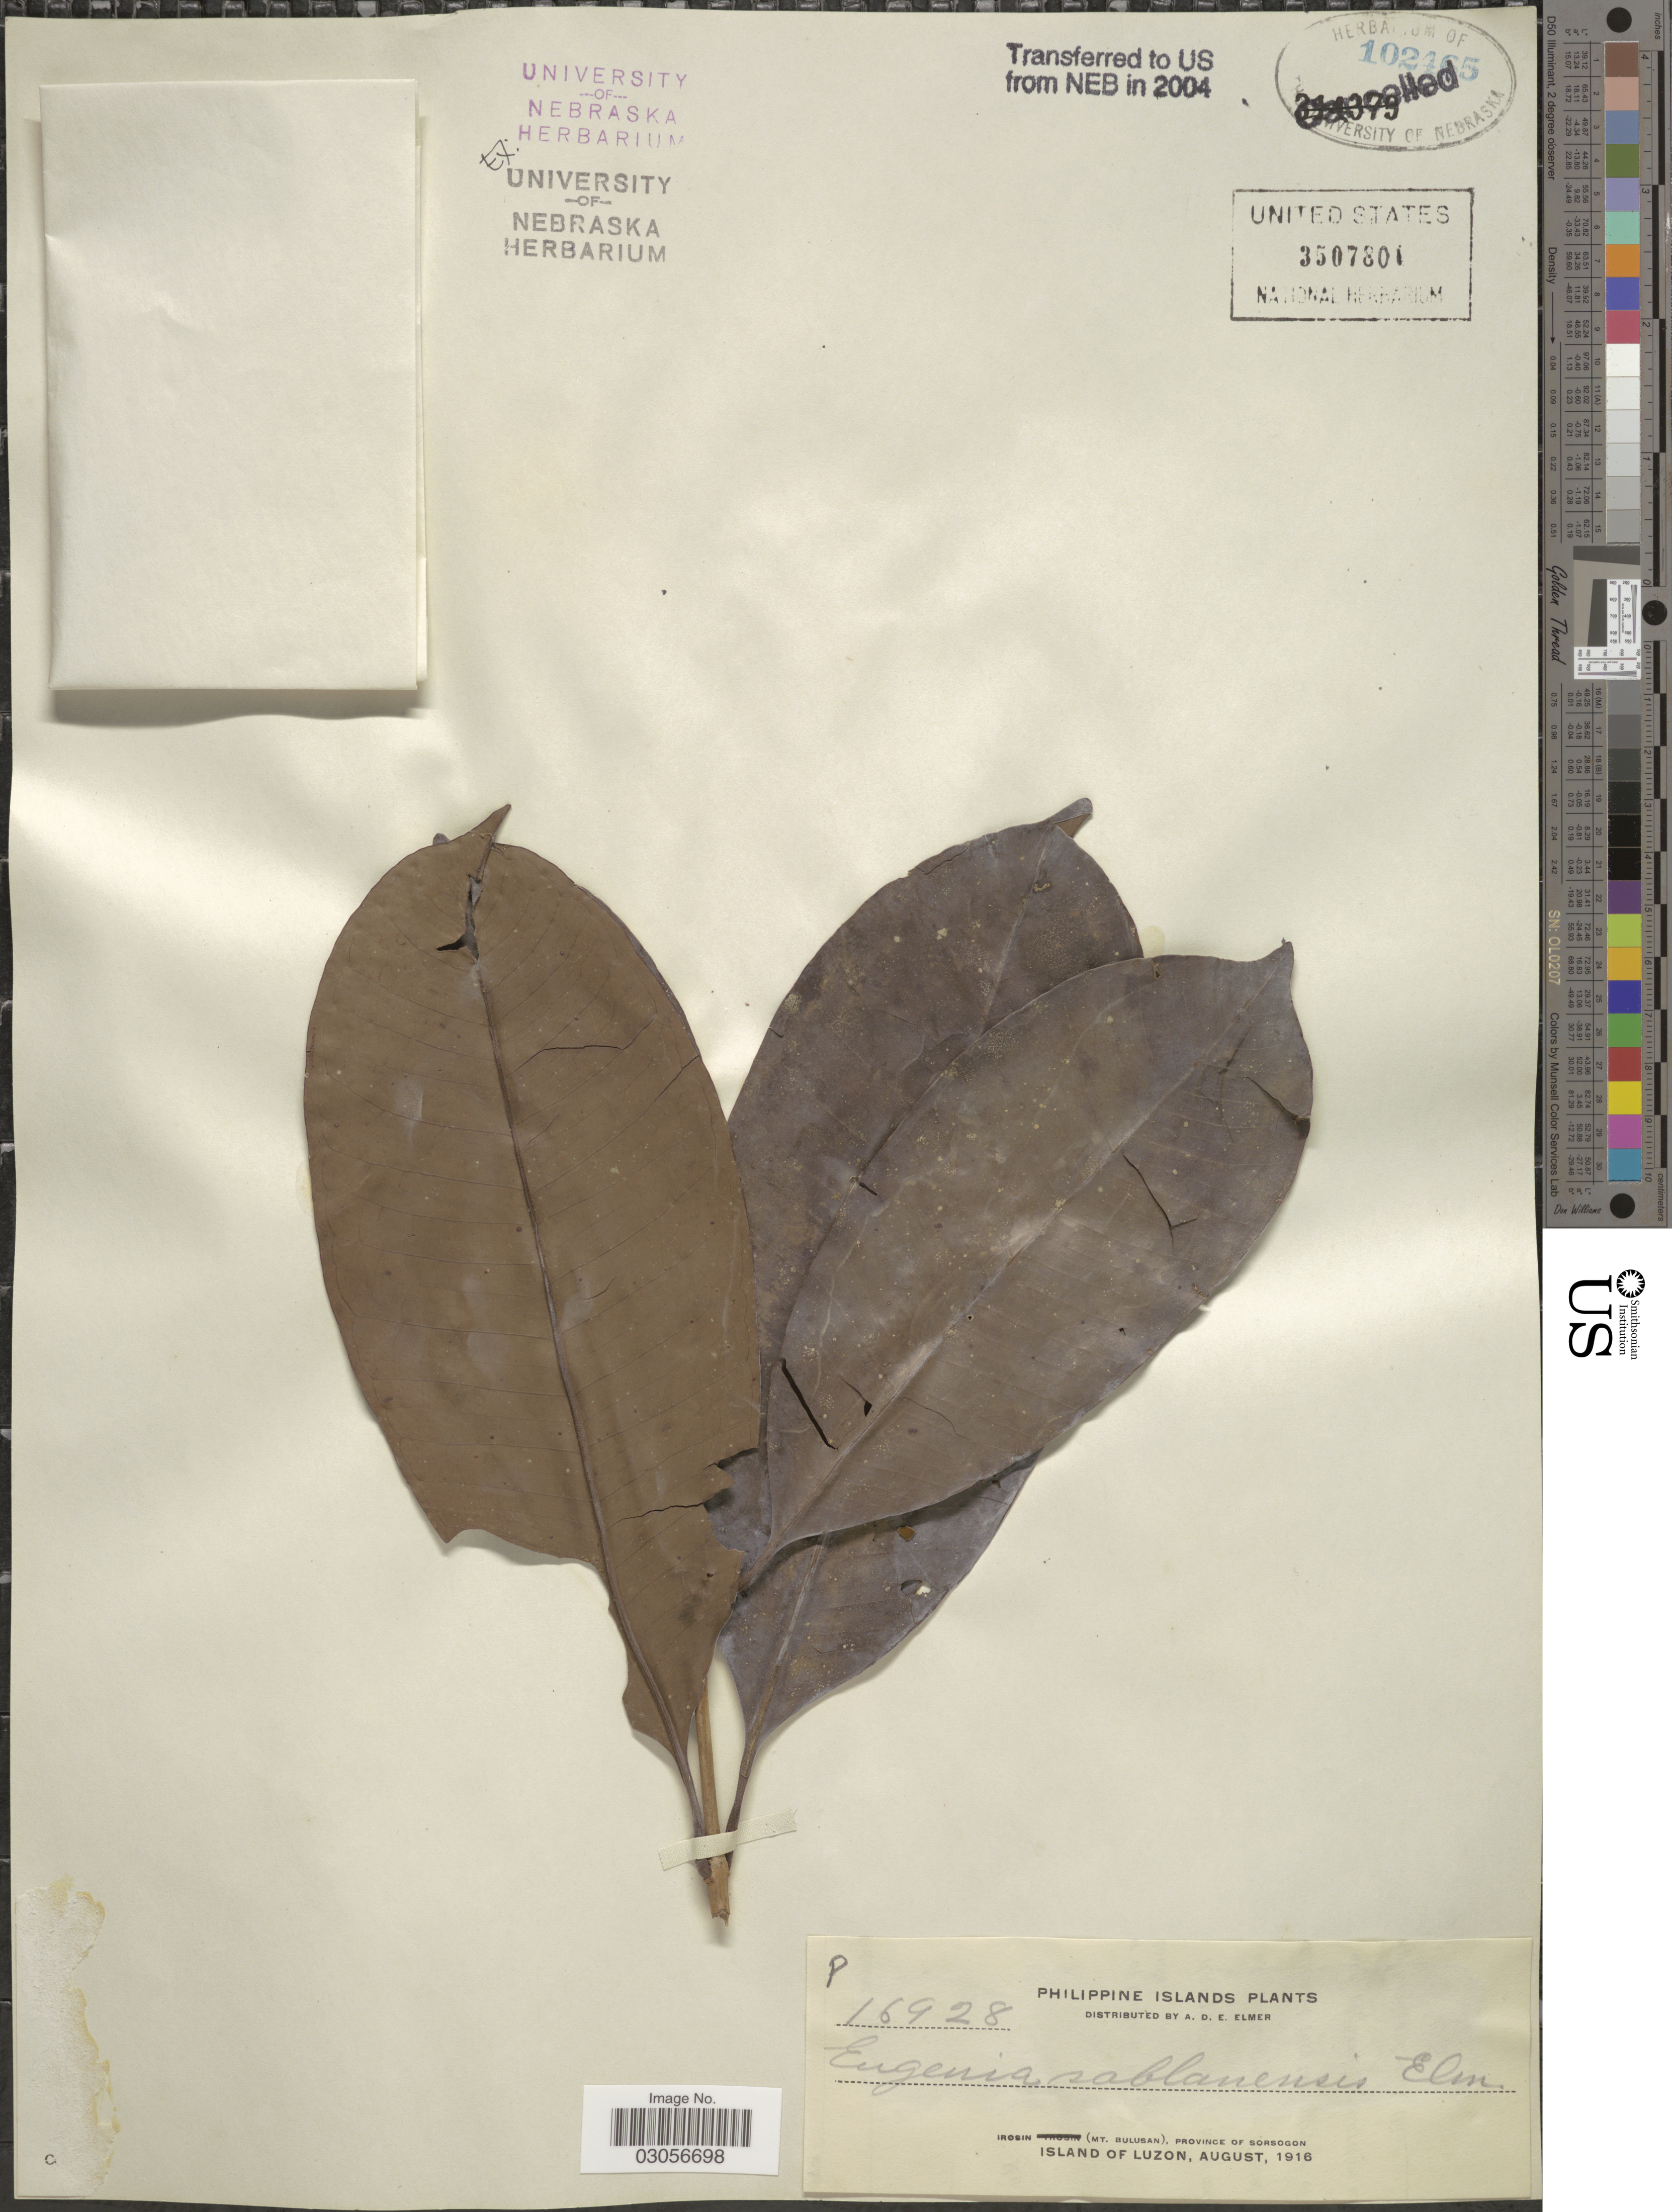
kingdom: Plantae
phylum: Tracheophyta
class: Magnoliopsida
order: Myrtales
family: Myrtaceae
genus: Syzygium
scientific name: Syzygium fastigiatum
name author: (Blume) Merr. & L.M. Perry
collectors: A. D. E. Elmer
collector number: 16928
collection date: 1916-08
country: Philippines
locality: Philippine Islands. Irosin (Mt. Bulusan), Province of Sorsogon. Island of Luzon.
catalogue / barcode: US 3507801